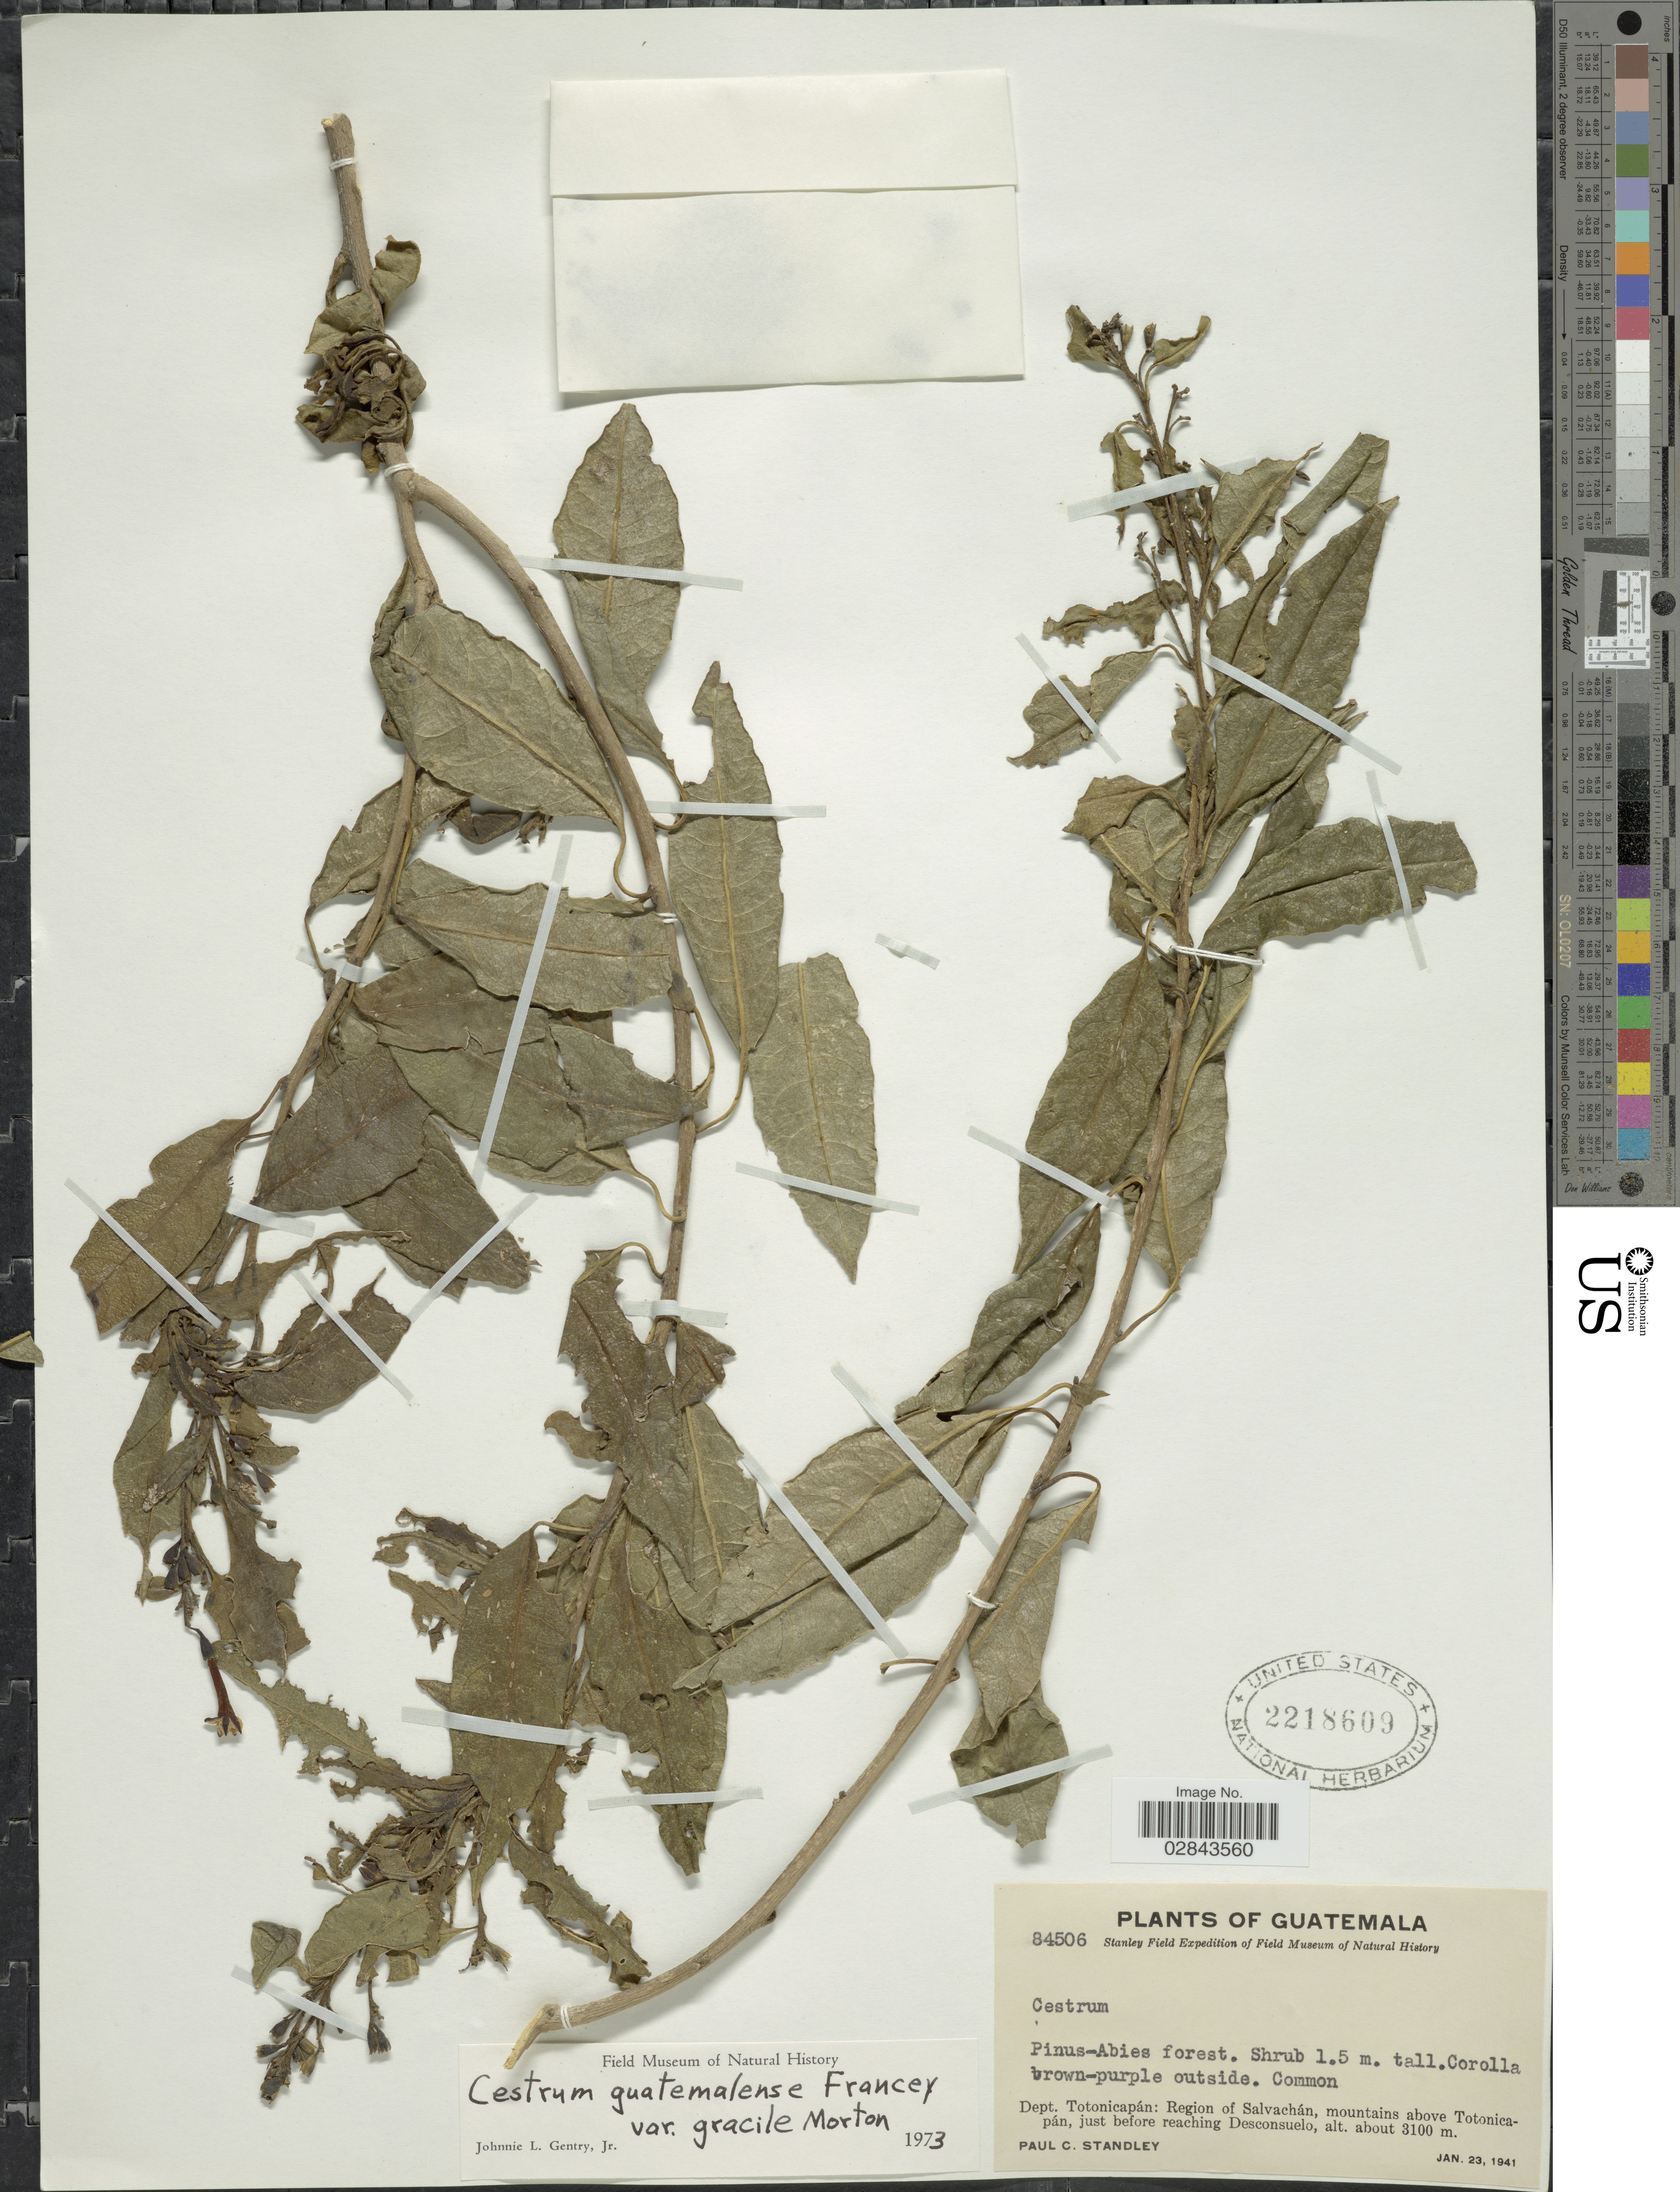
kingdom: Plantae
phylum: Tracheophyta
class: Magnoliopsida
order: Solanales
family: Solanaceae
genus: Cestrum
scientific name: Cestrum guatemalense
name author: Francey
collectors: P. C. Standley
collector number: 84506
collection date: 1941-01-23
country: Guatemala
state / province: Totonicapan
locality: Dept. Totonicapán: Region of Salvachán, mountains above Totonicapán. just before reaching Desconsuelo.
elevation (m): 3100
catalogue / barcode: US 2218609